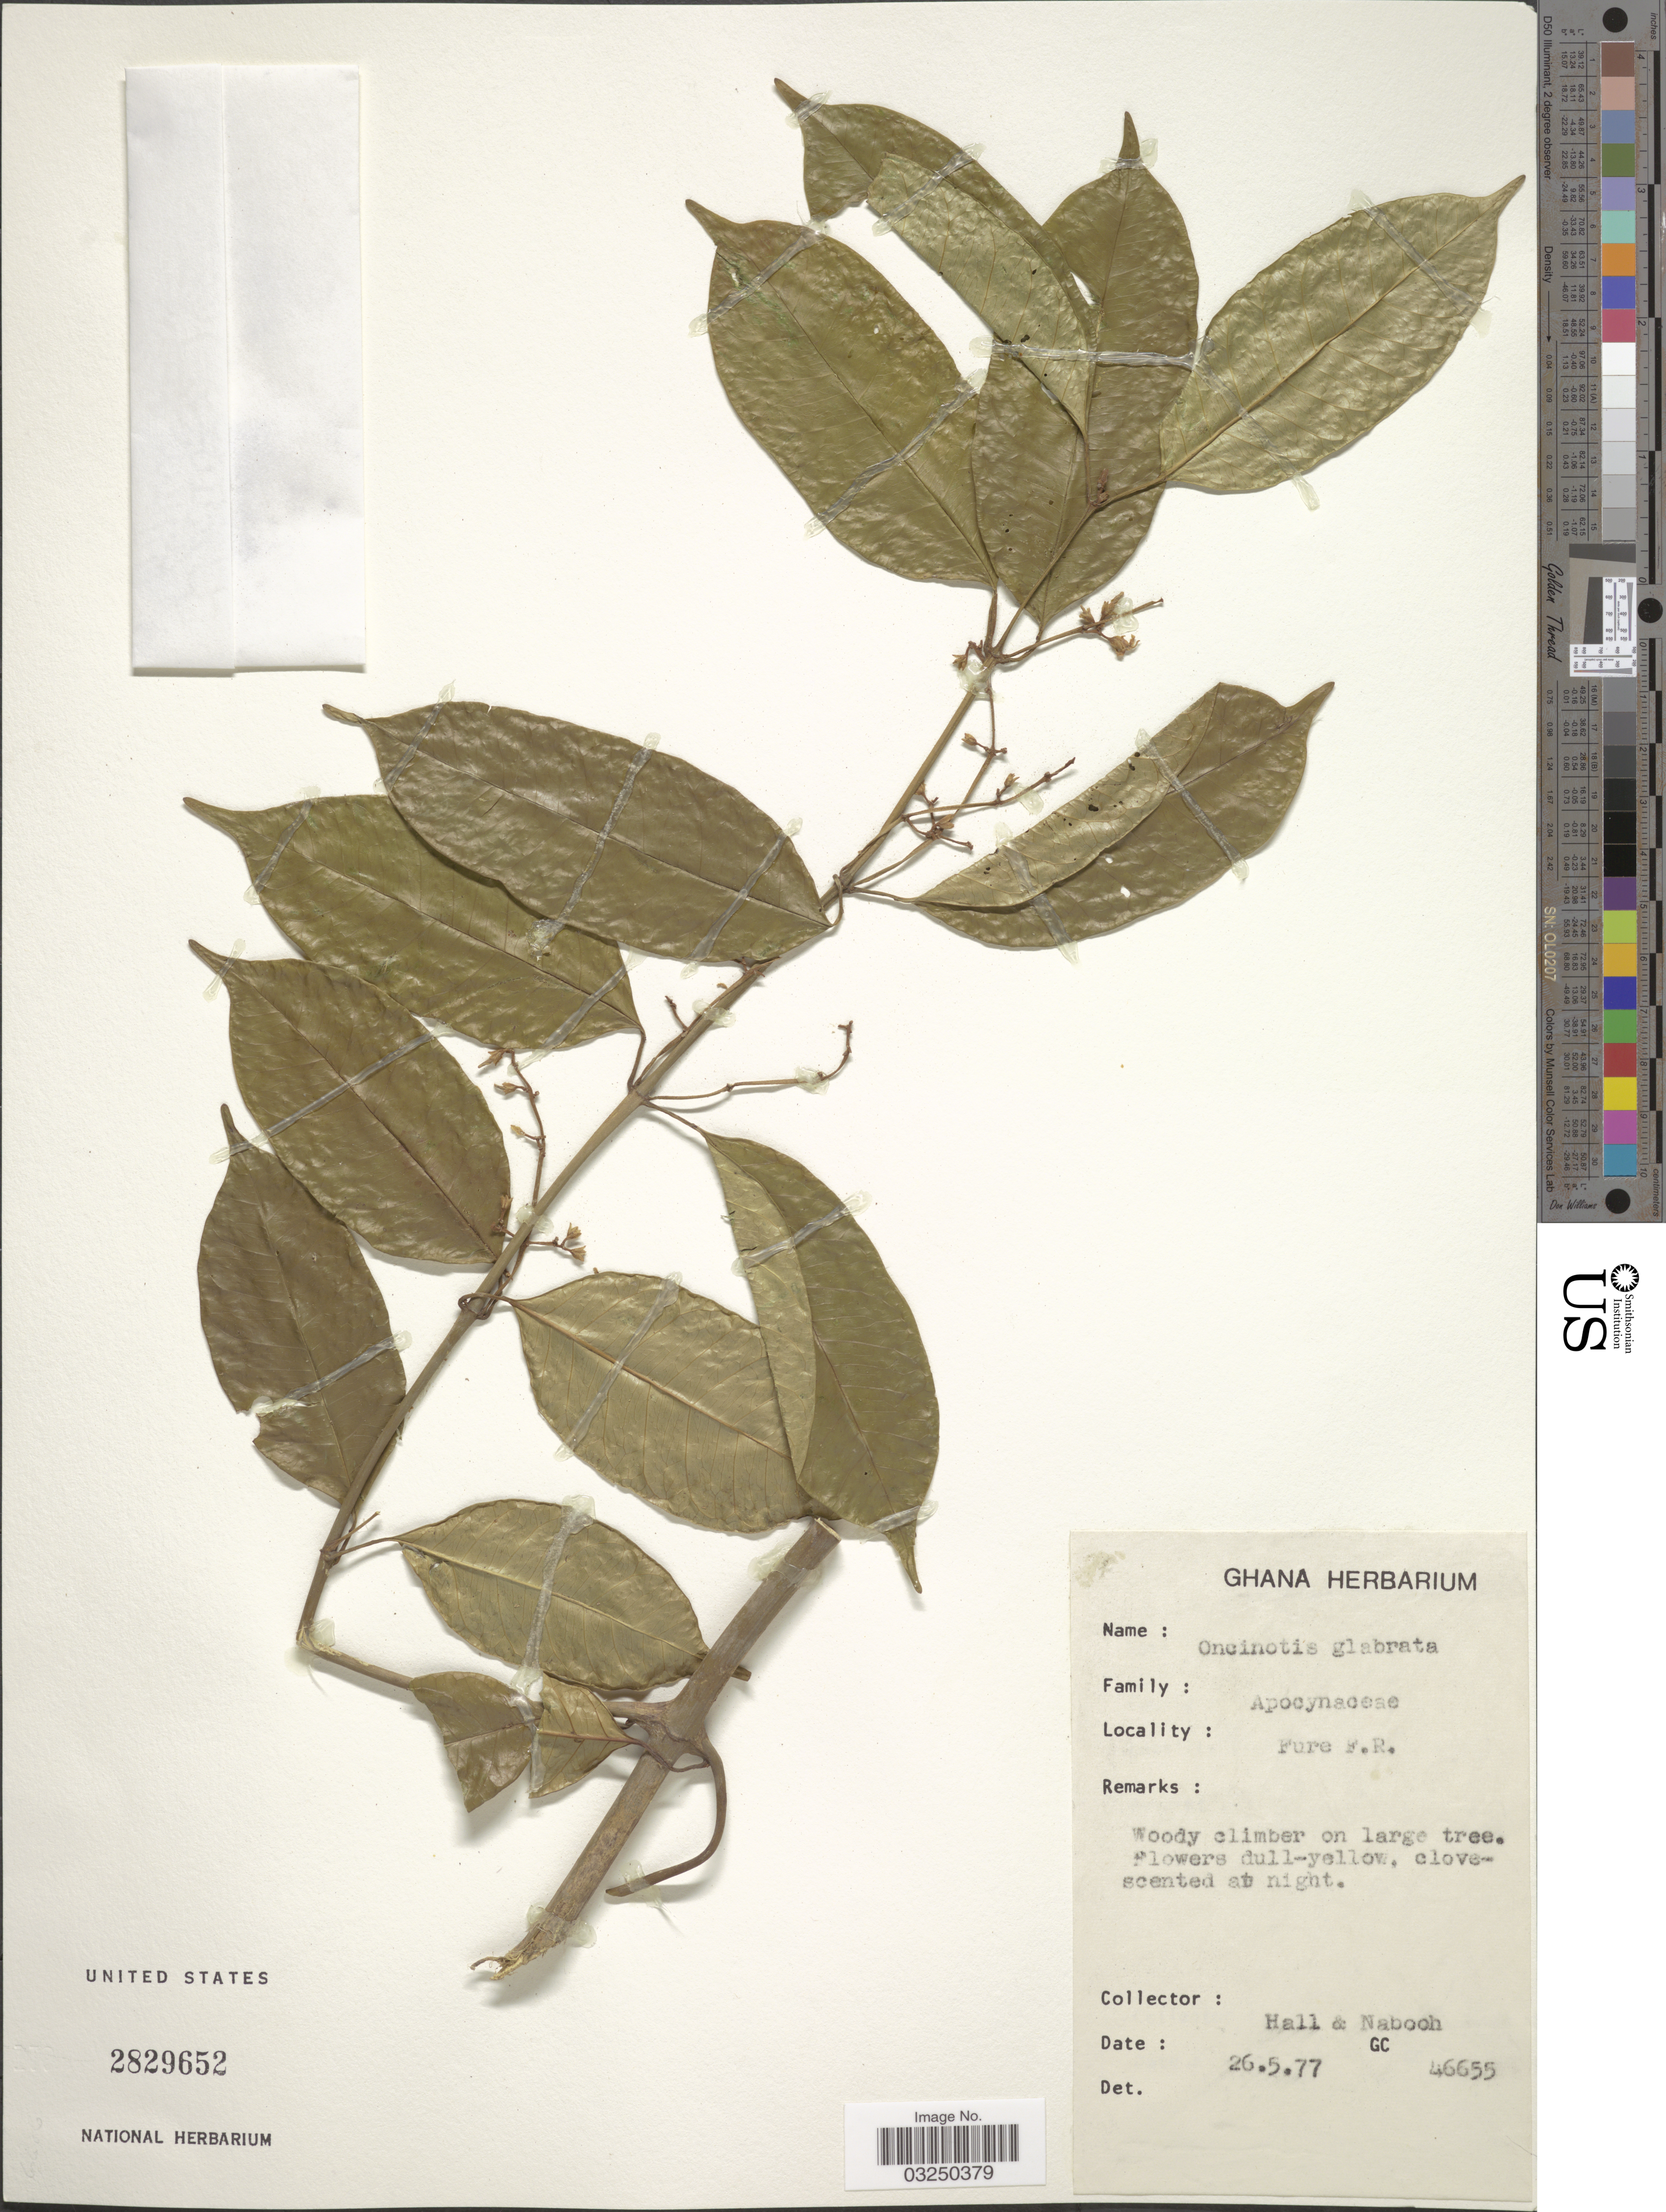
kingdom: Plantae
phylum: Tracheophyta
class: Magnoliopsida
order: Gentianales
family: Apocynaceae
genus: Oncinotis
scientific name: Oncinotis glabrata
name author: (Baill.) Stapf ex Hiern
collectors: -- Hall & Nabooh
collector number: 46655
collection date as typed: Transcribed d/m/y: 26/5/77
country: Ghana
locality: Fure F.R.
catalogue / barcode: US 2829652